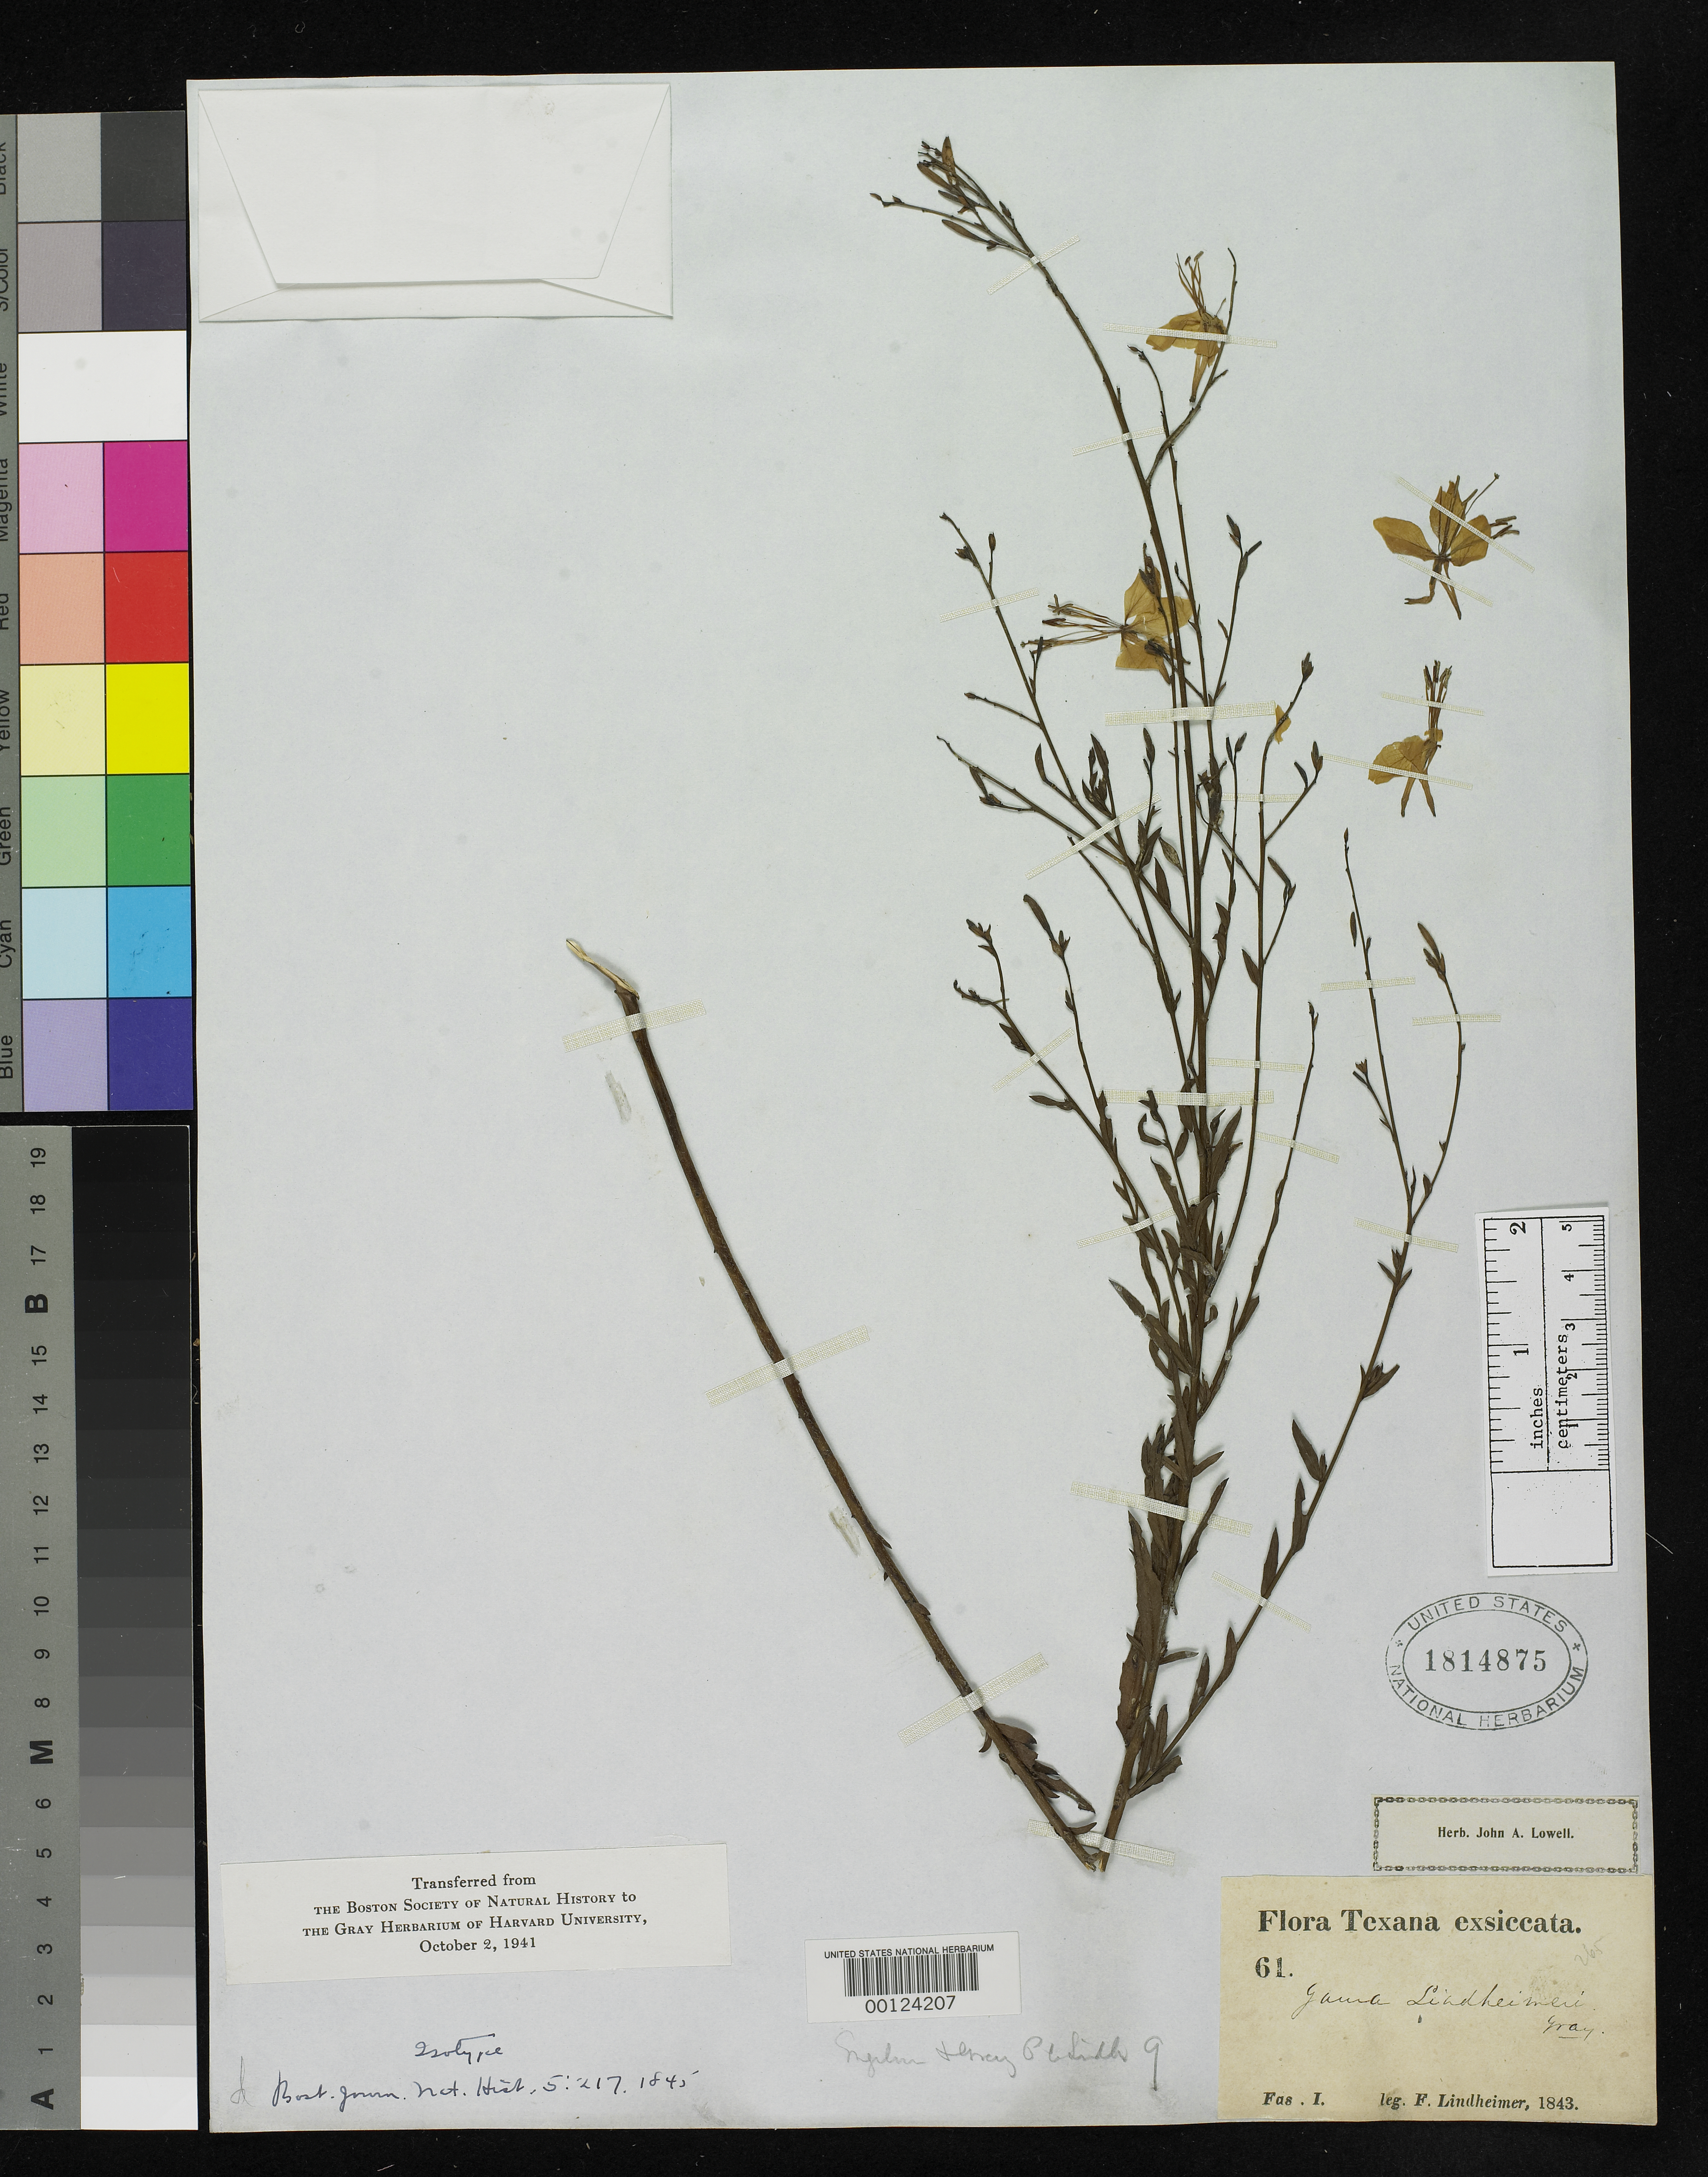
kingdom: Plantae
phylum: Tracheophyta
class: Magnoliopsida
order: Myrtales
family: Onagraceae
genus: Gaura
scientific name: Gaura lindheimeri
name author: Engelm. & A. Gray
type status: Isotype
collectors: F. J. Lindheimer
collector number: I 61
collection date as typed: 1843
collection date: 1843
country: United States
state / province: Texas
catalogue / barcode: US 1814875